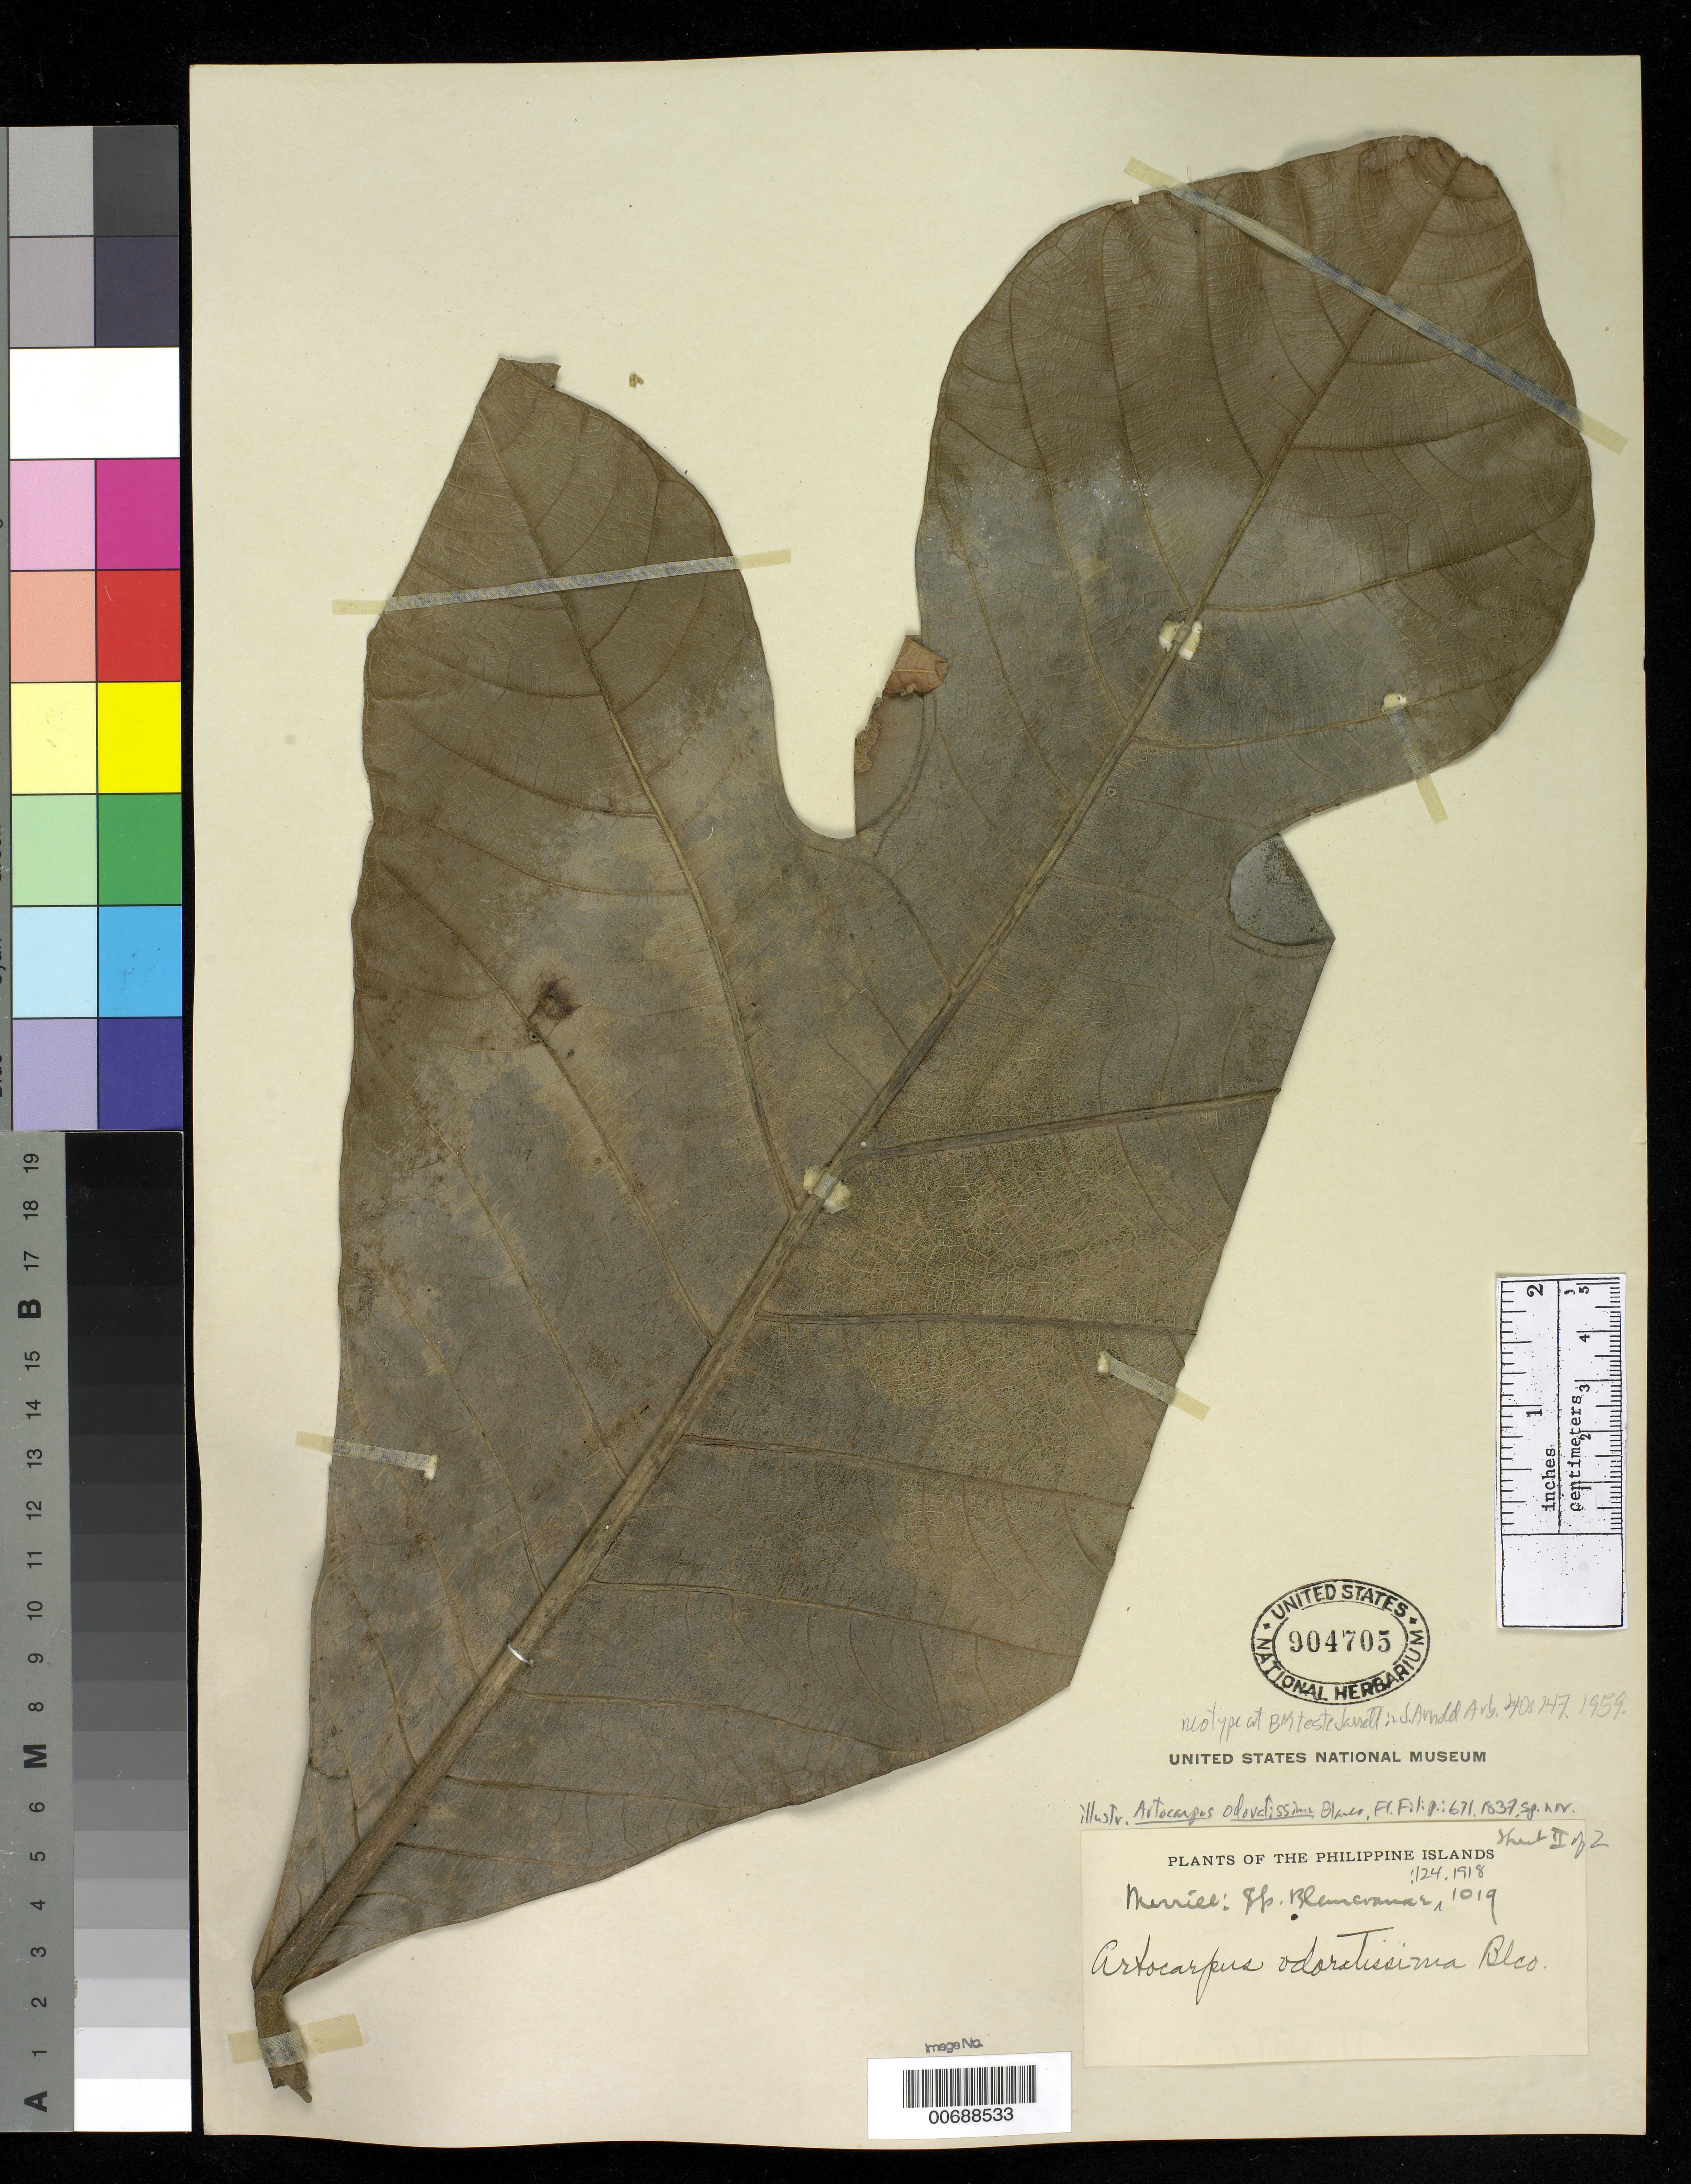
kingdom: Plantae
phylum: Tracheophyta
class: Magnoliopsida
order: Rosales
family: Moraceae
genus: Artocarpus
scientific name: Artocarpus odoratissimus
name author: Blanco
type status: Isoneotype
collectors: E. D. Merrill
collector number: Sp. Blancoan. 1019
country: Philippines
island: Mindoro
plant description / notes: Cited by Merrill in Sp. Blancoan. 124 (1918).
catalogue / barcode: US 904705